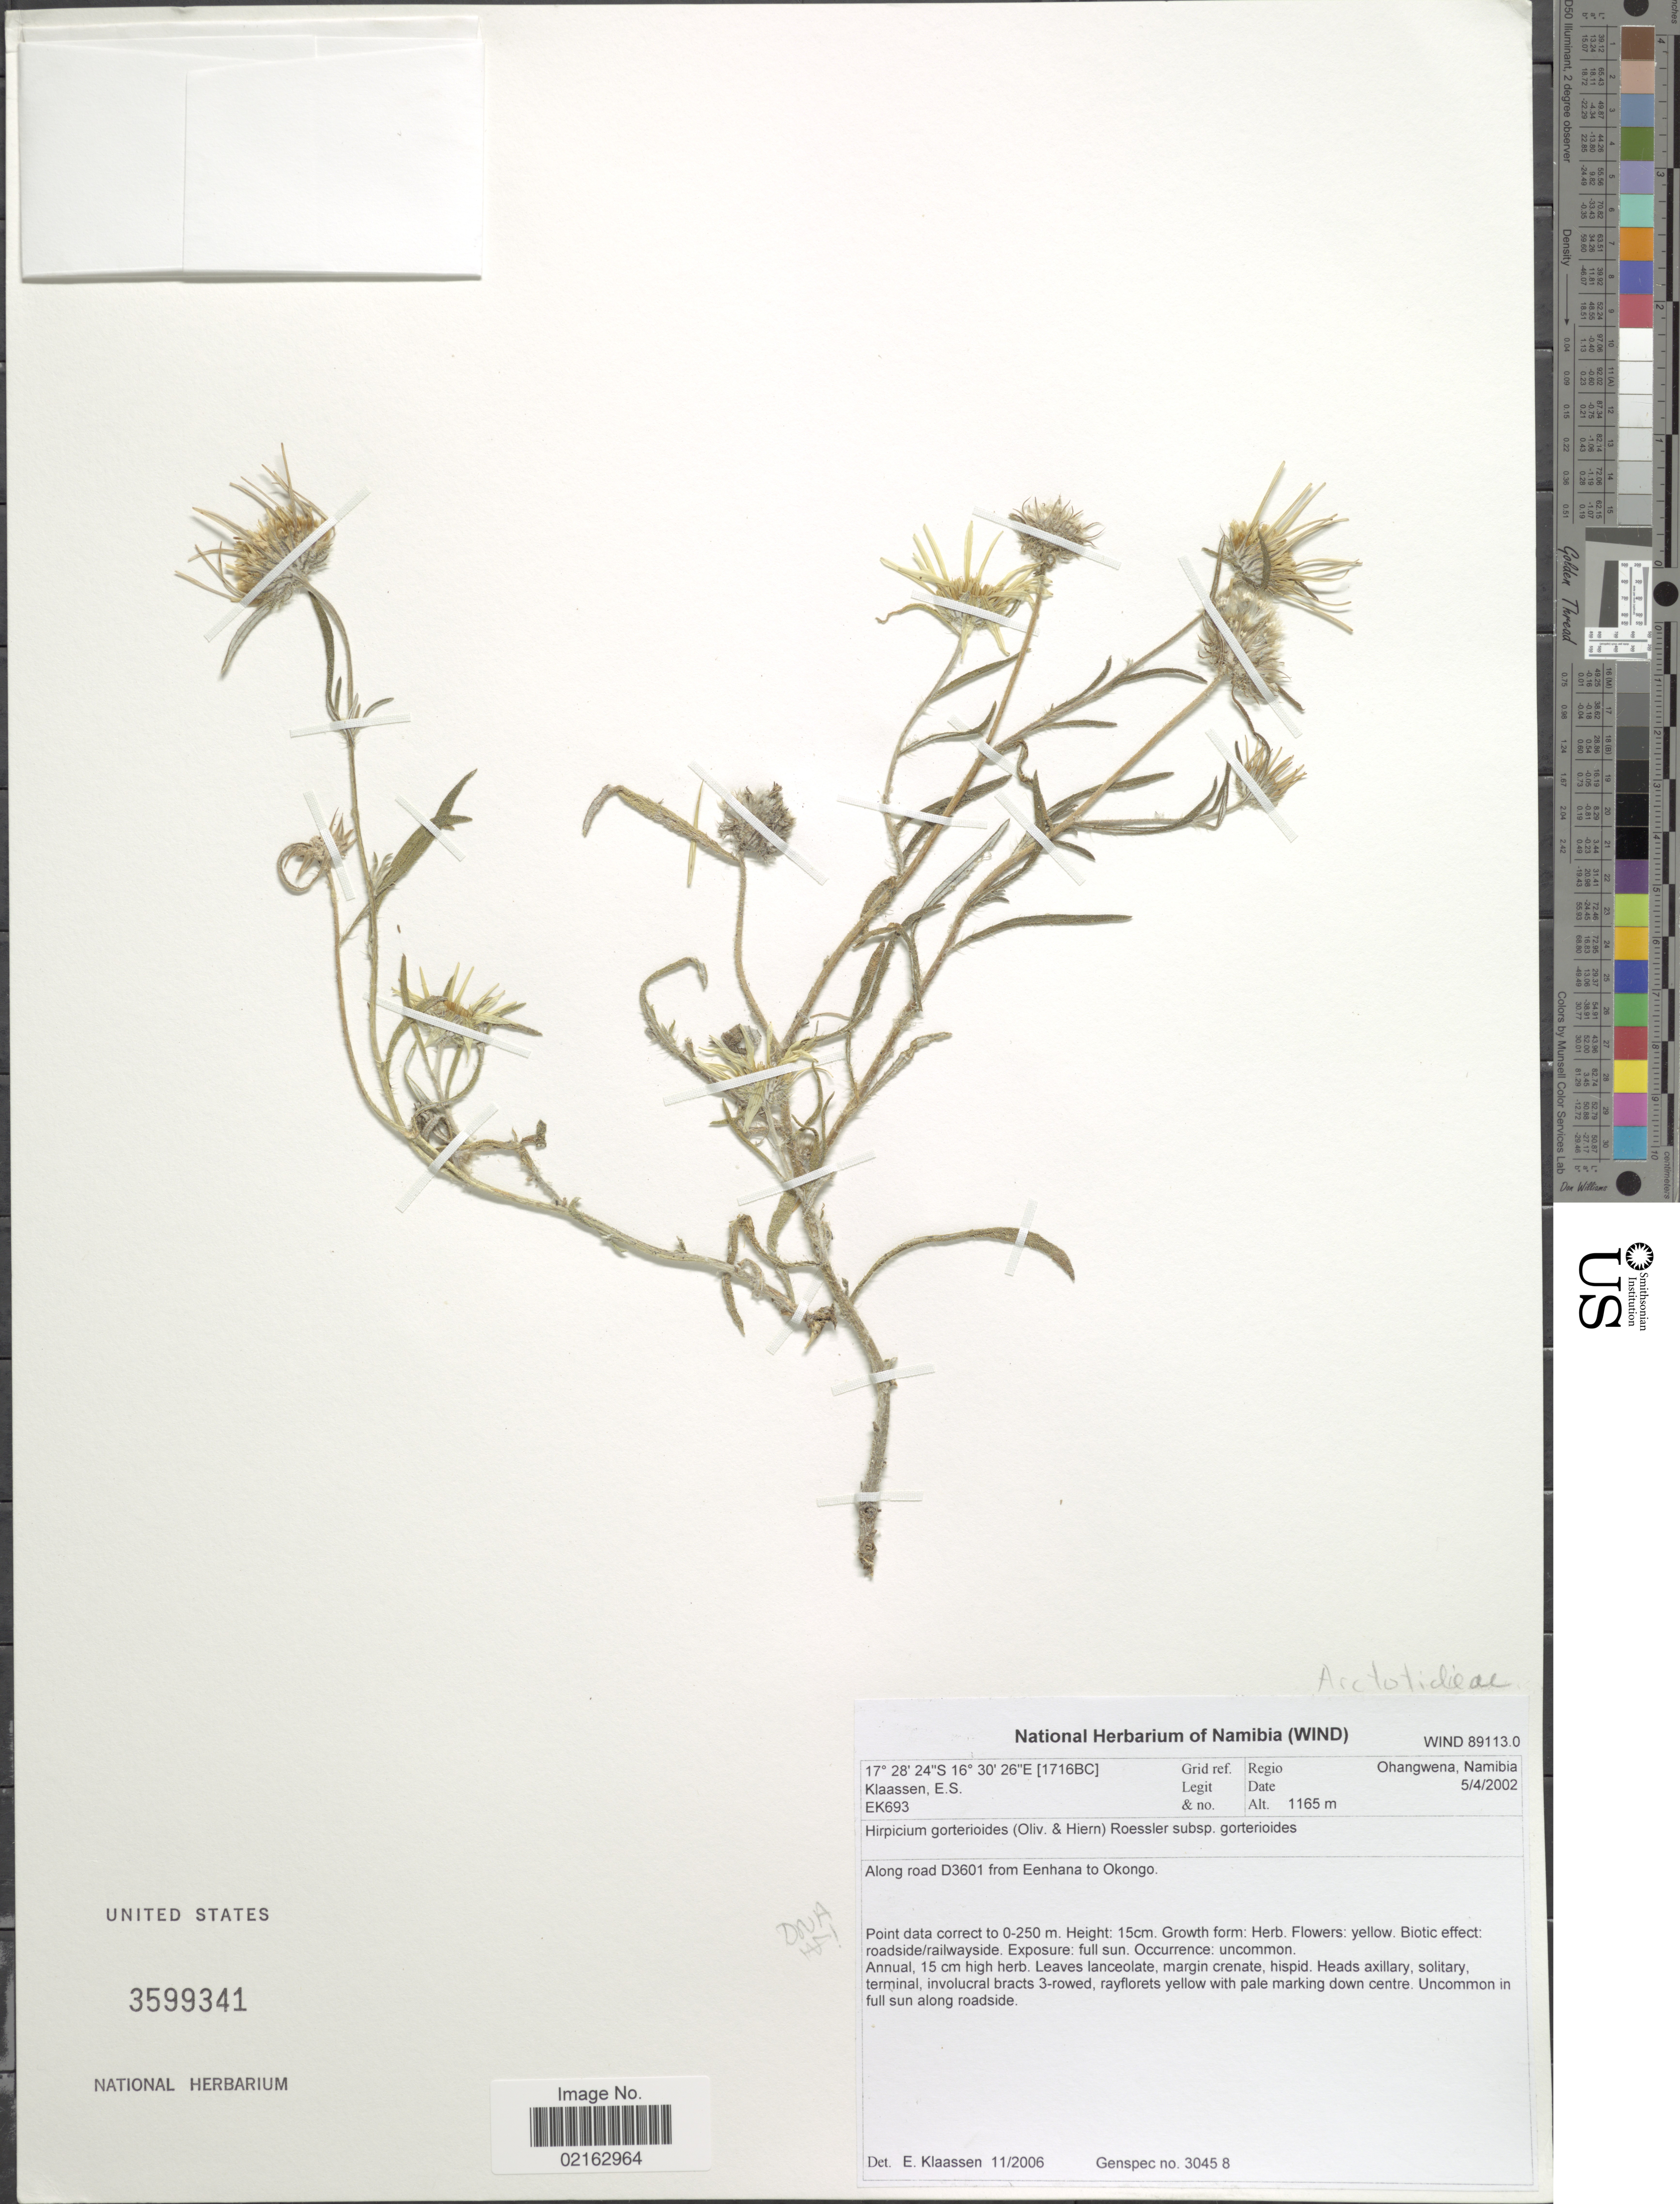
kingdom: Plantae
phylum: Tracheophyta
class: Magnoliopsida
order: Asterales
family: Asteraceae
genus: Hirpicium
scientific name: Hirpicium gorterioides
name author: (Oliv. & Hiern) Roessler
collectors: E. S. Klaassen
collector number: EK693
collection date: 2002-04-05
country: Namibia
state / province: Ohangwena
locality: Ohangwena, Namibia. Along road D3601 from Eenhana to Okongo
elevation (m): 1165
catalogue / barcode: US 3599341